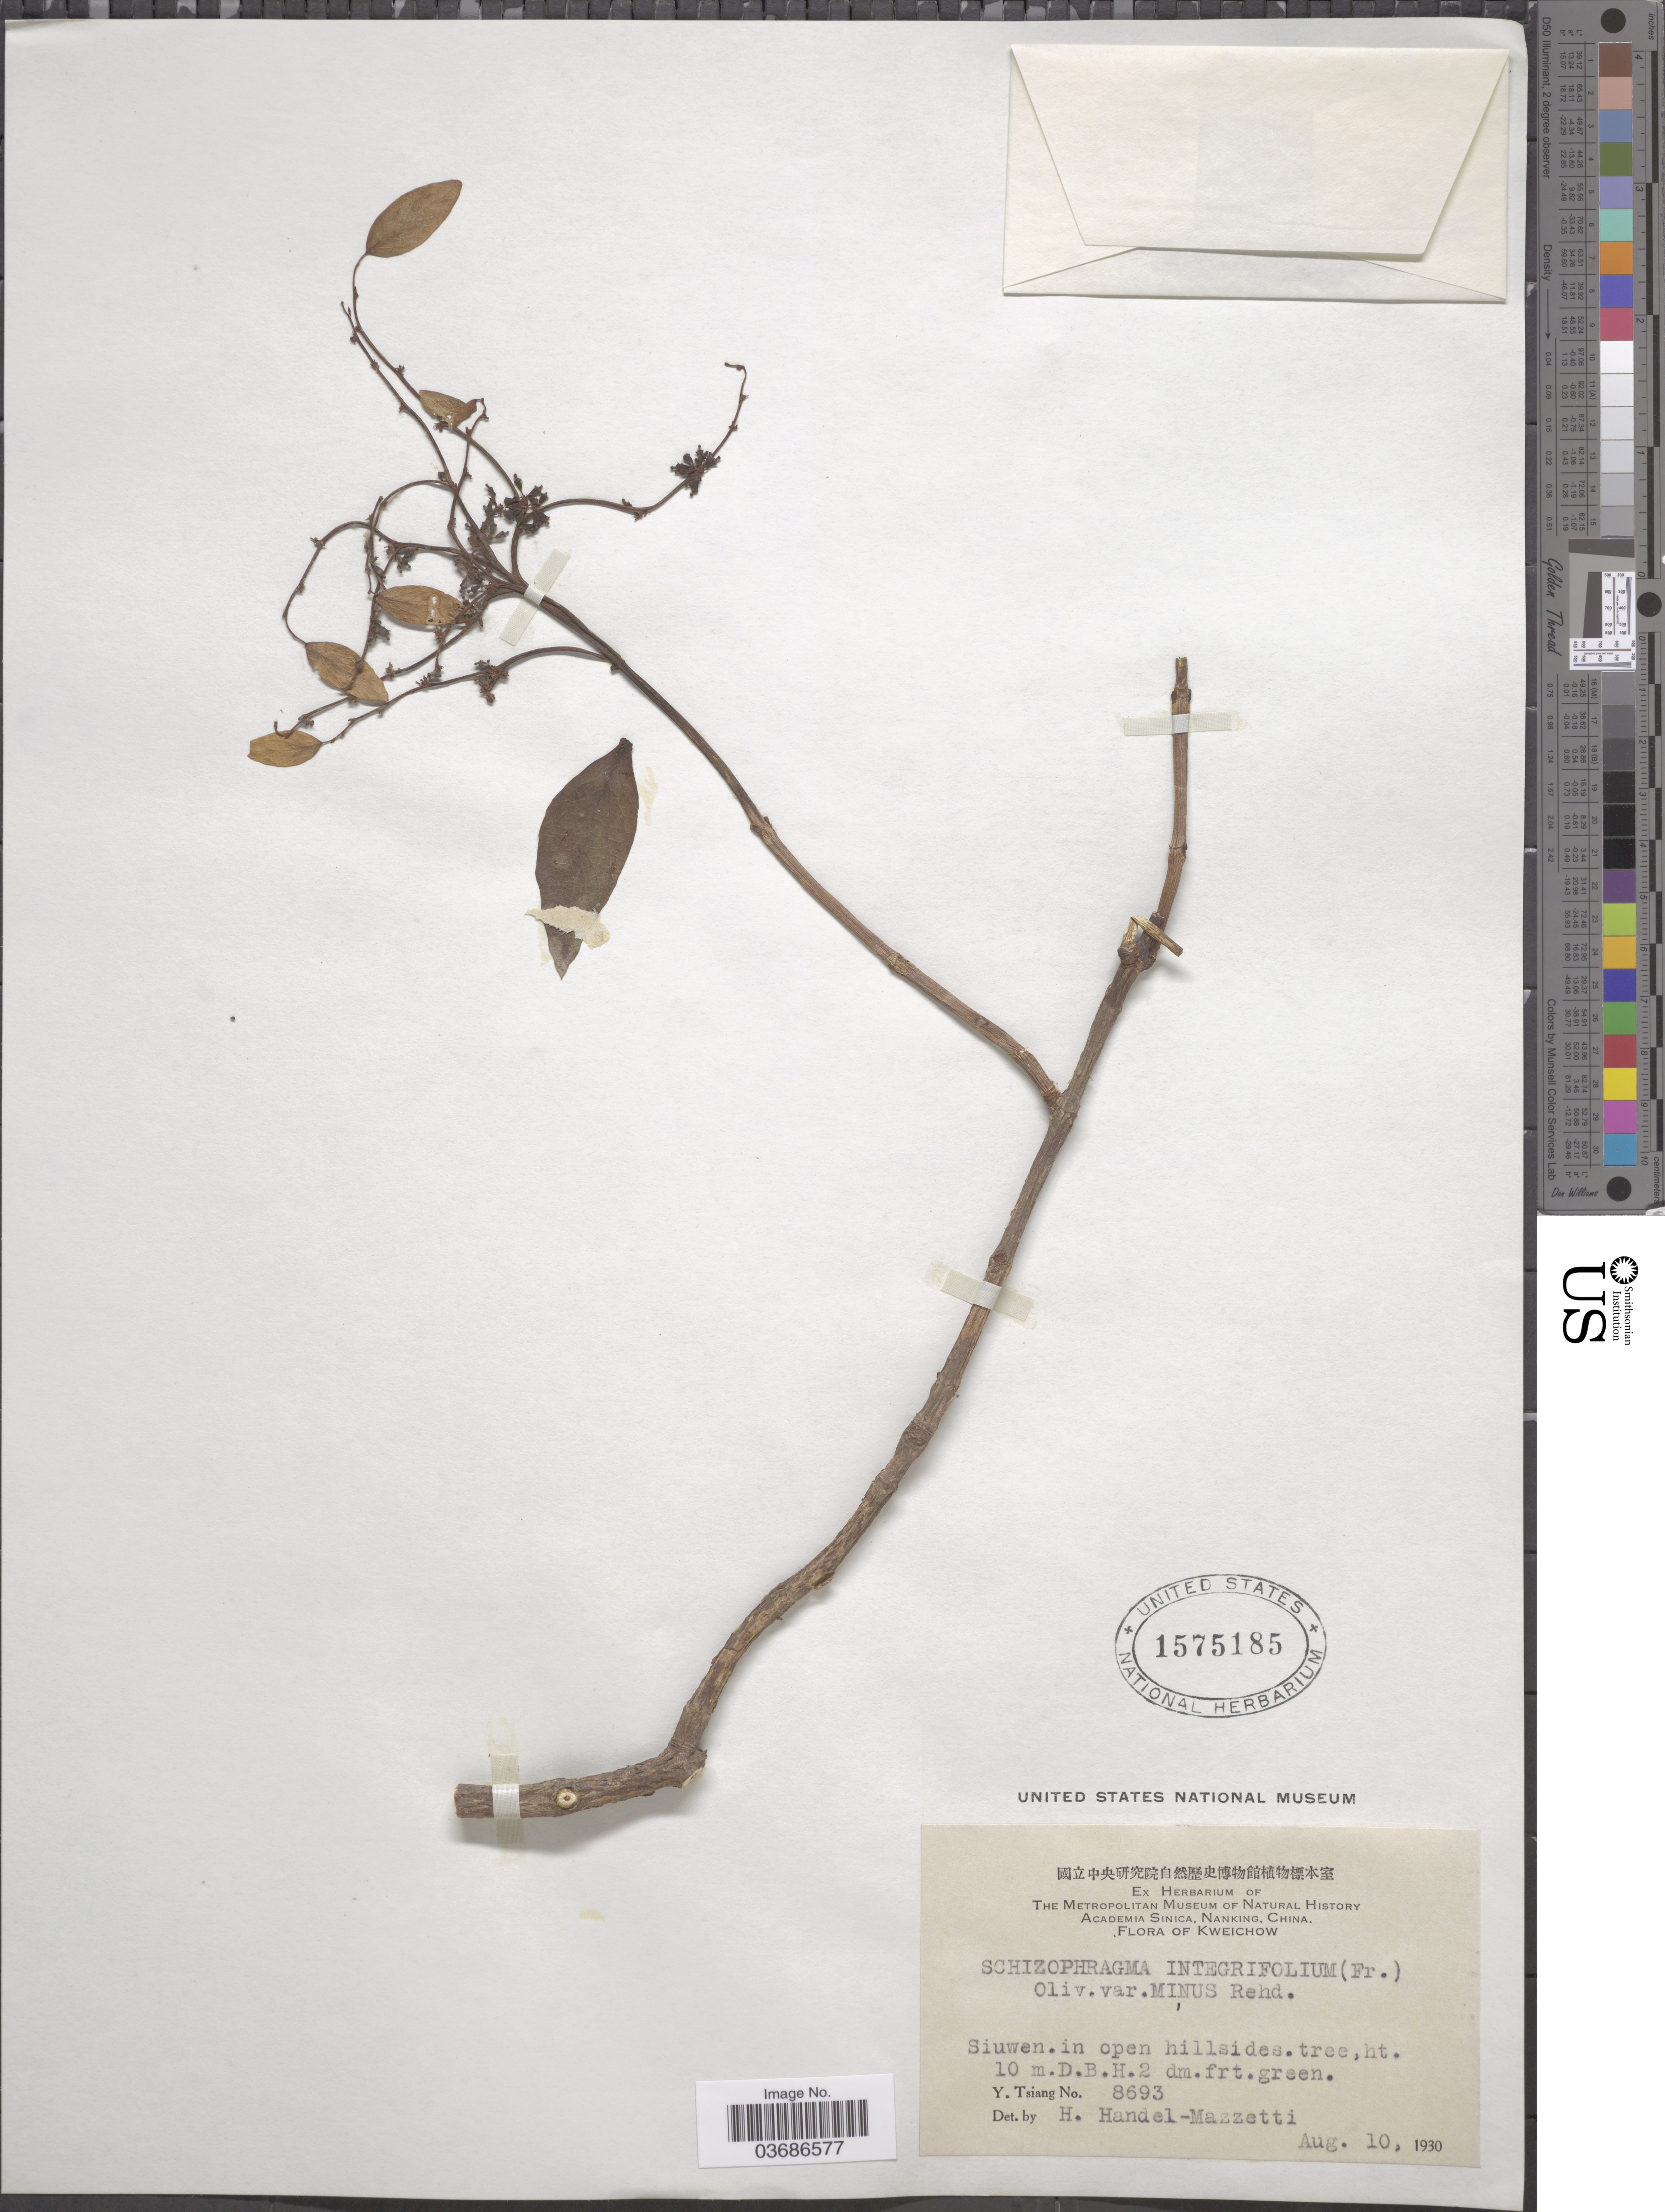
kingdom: Plantae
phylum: Tracheophyta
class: Magnoliopsida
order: Cornales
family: Hydrangeaceae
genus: Hydrangea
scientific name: Hydrangea glaucescens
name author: (Rehder) Y. De Smet & C. Granados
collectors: Y. Tsiang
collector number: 8693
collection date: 1930-08-10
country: China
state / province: Guizhou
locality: Kweichow. Siuwen. in open hillsides.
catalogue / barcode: US 1575185